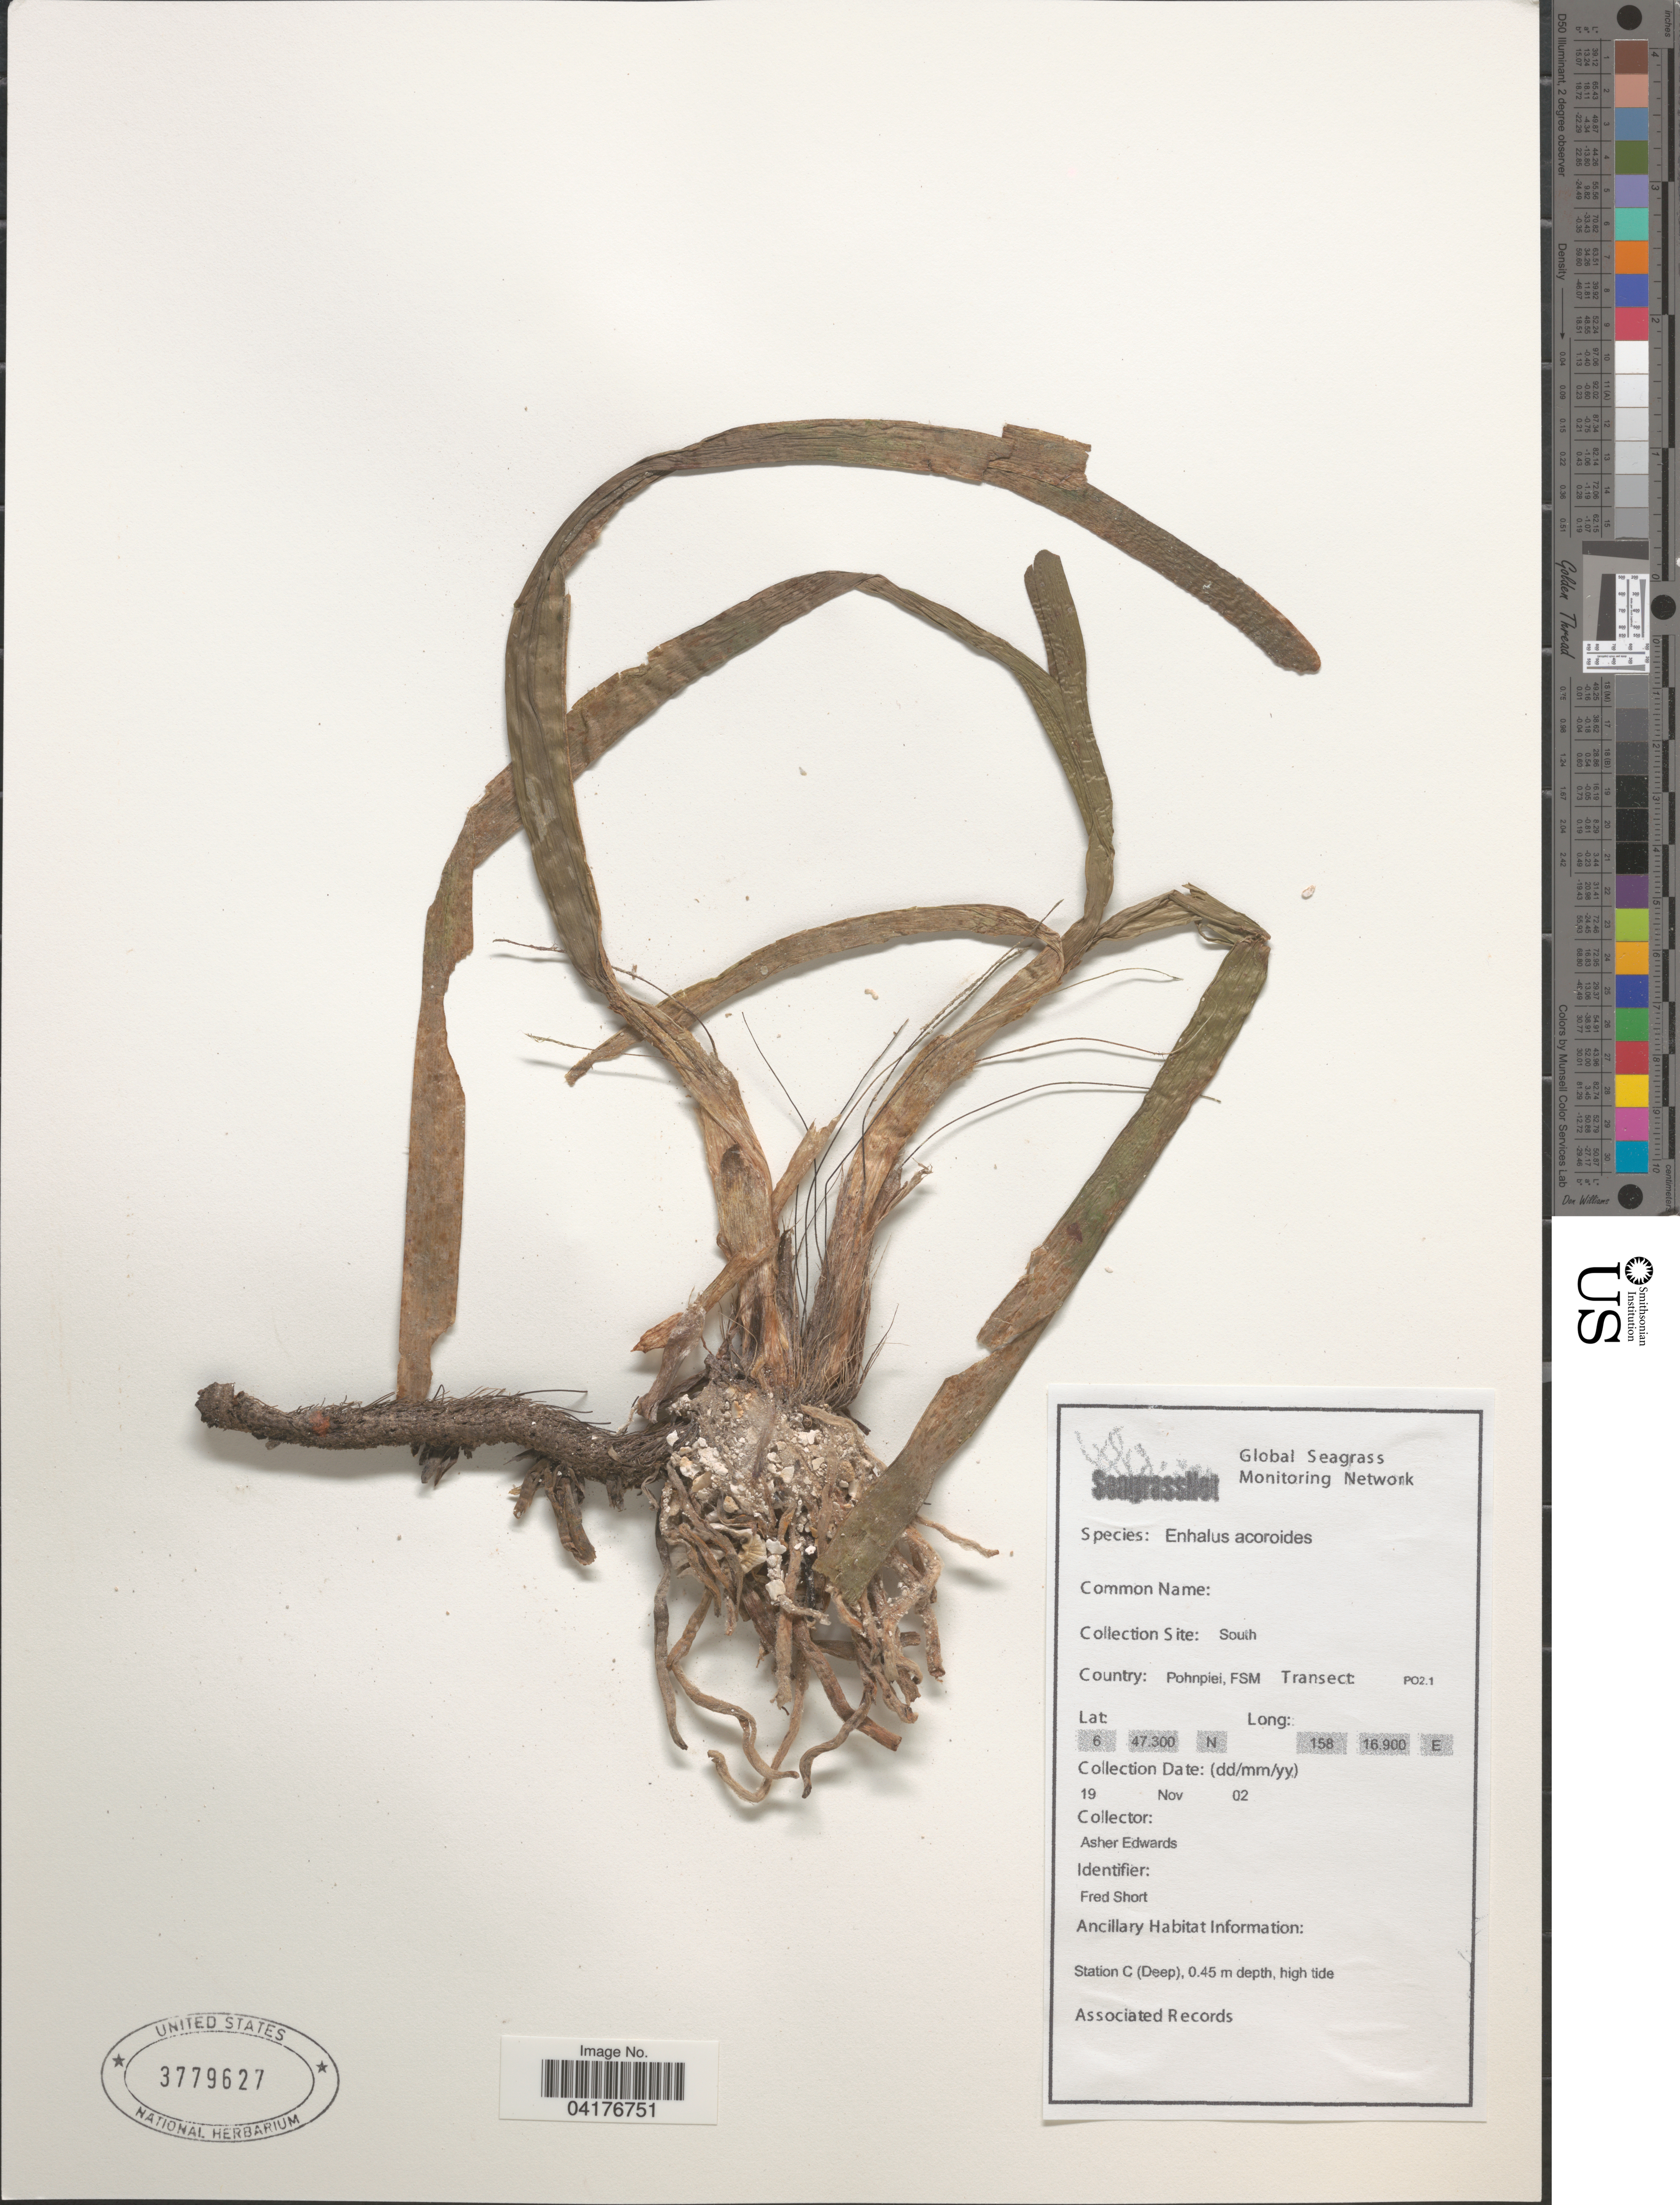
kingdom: Plantae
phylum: Tracheophyta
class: Liliopsida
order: Alismatales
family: Hydrocharitaceae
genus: Enhalus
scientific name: Enhalus acoroides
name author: (L. f.) Royle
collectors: A. Edwards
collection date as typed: Transcribed d/m/y: 19/11/2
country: Micronesia, Federated States of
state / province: Pohnpei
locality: South. Pohnpiei. Transect: PO2.1. Station C.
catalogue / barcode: US 3779627